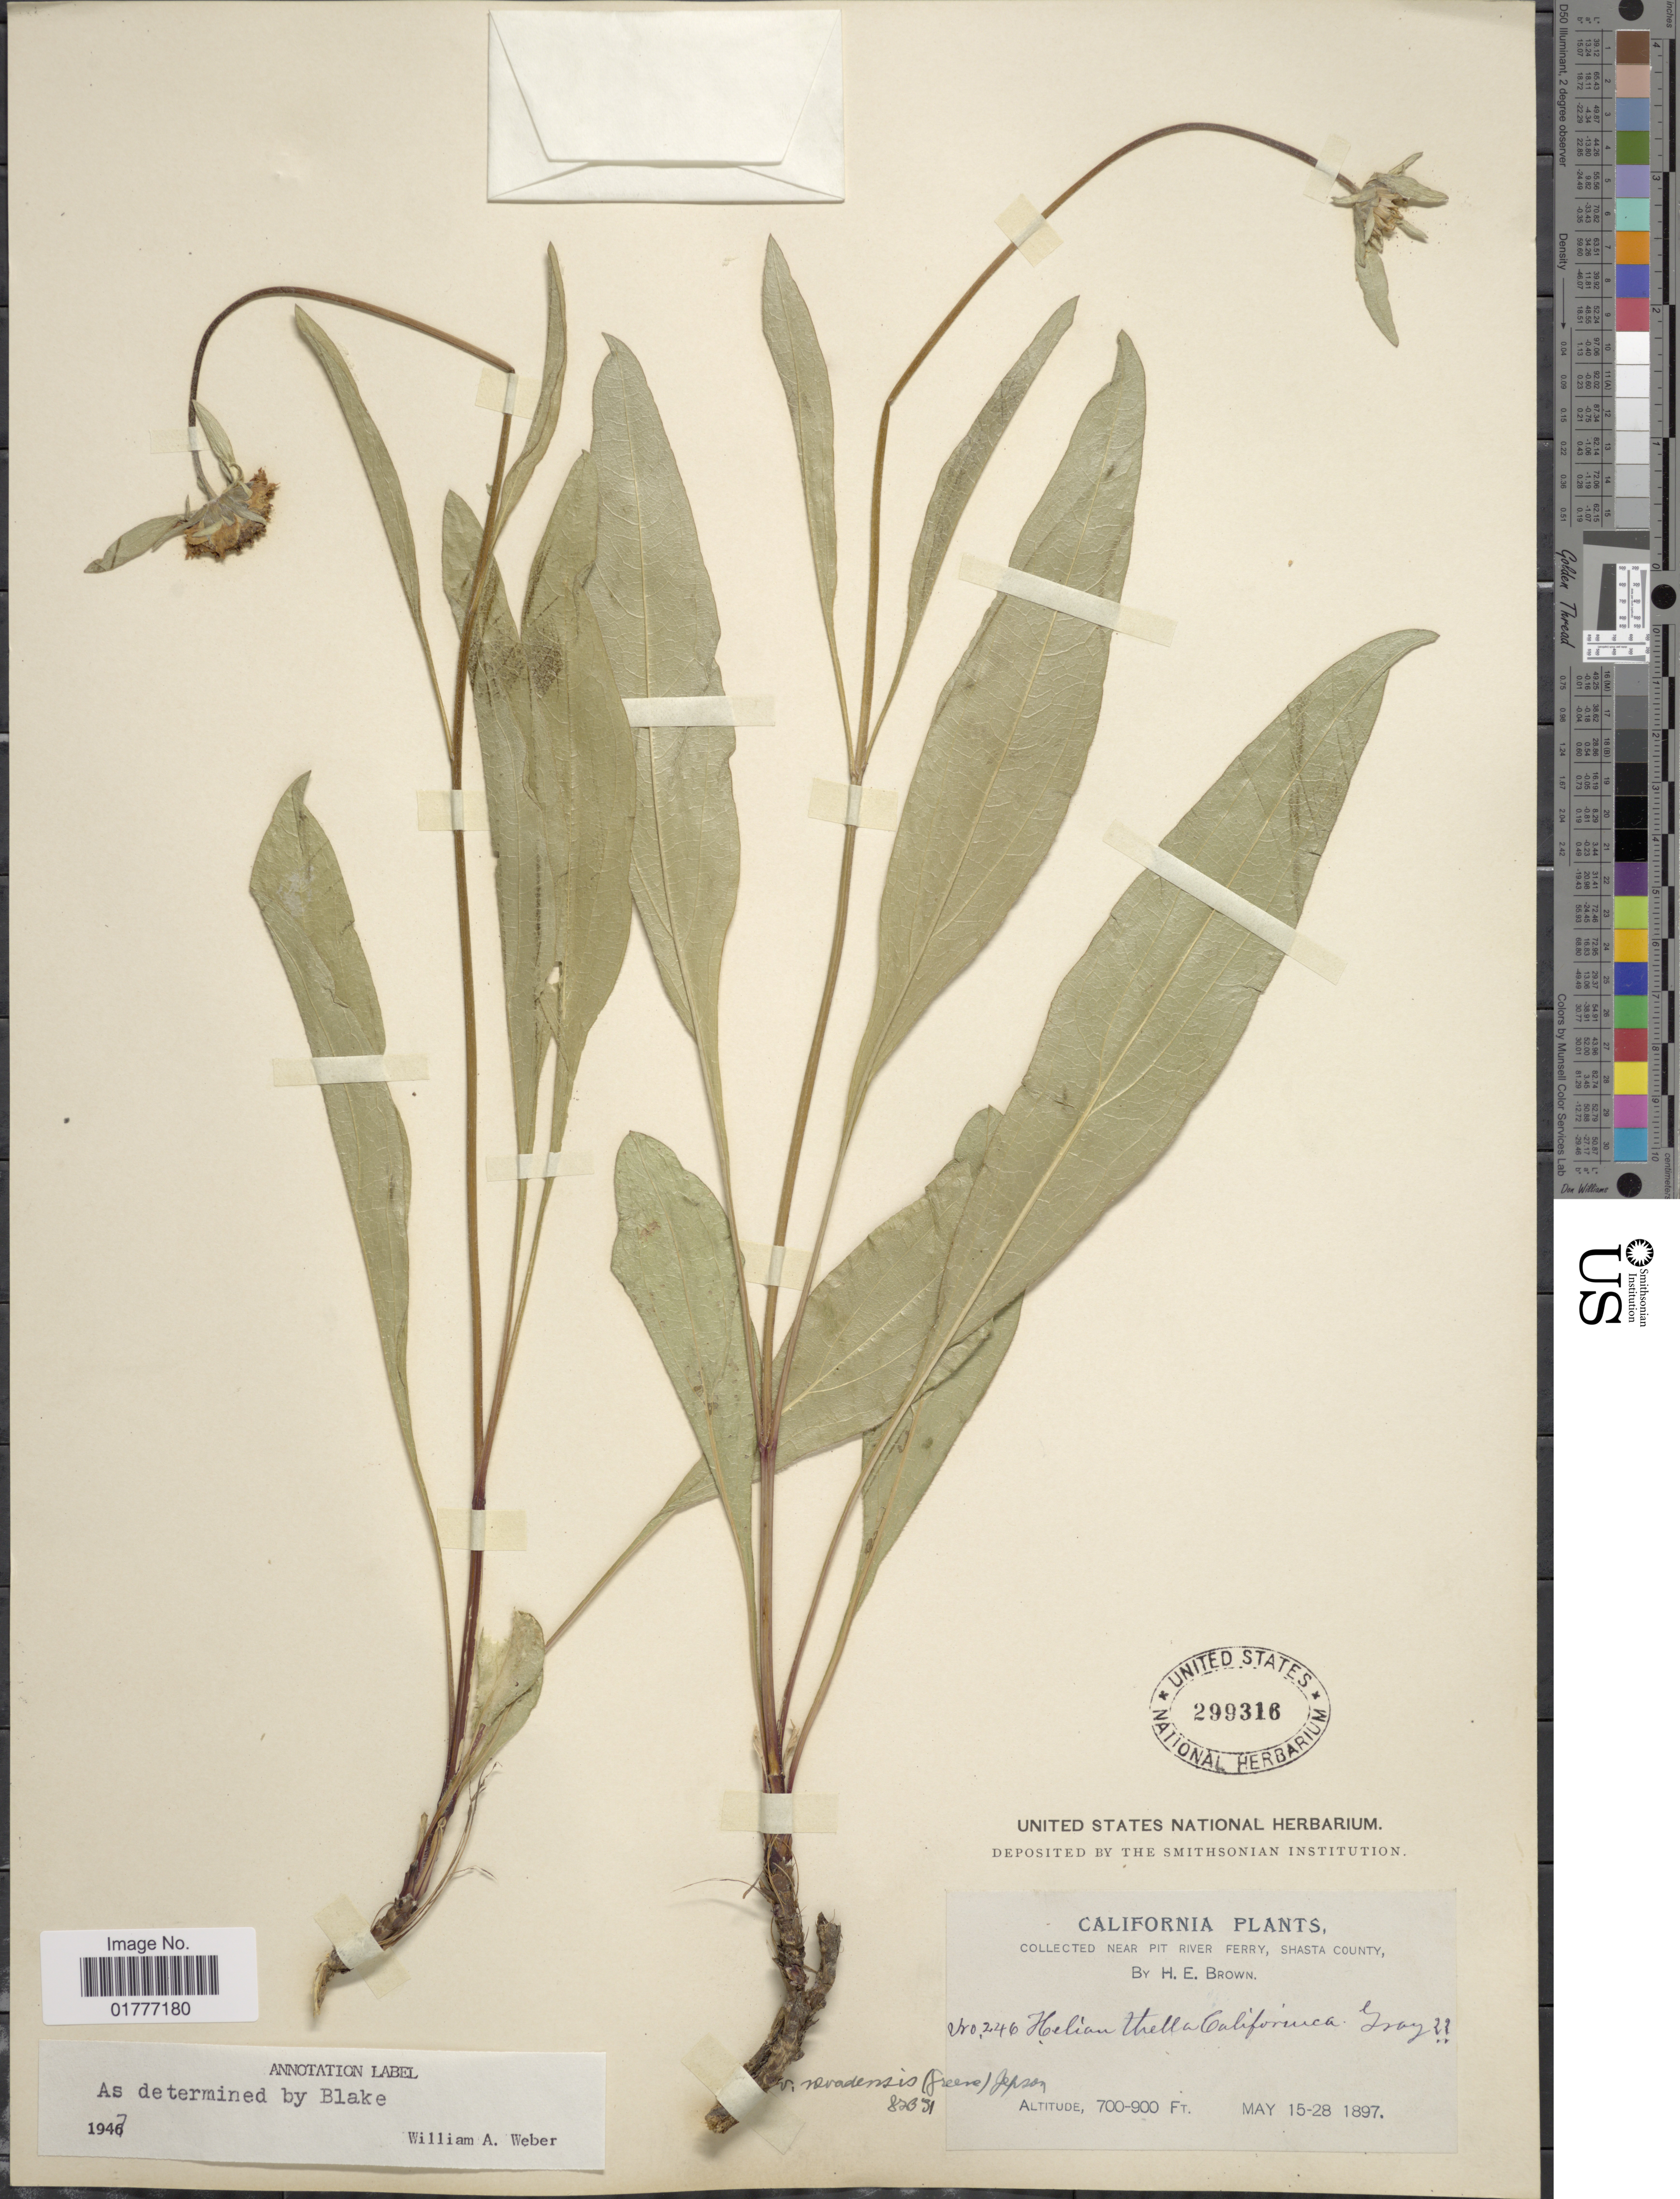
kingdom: Plantae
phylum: Tracheophyta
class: Magnoliopsida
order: Asterales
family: Asteraceae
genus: Helianthella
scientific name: Helianthella californica var. nevadensis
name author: (Greene) Jeps.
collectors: H. E. Brown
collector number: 246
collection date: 1897-05-15/1897-05-28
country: United States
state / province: California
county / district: Shasta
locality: Near Pit River Ferry, Shasta County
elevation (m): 213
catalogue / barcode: US 299316